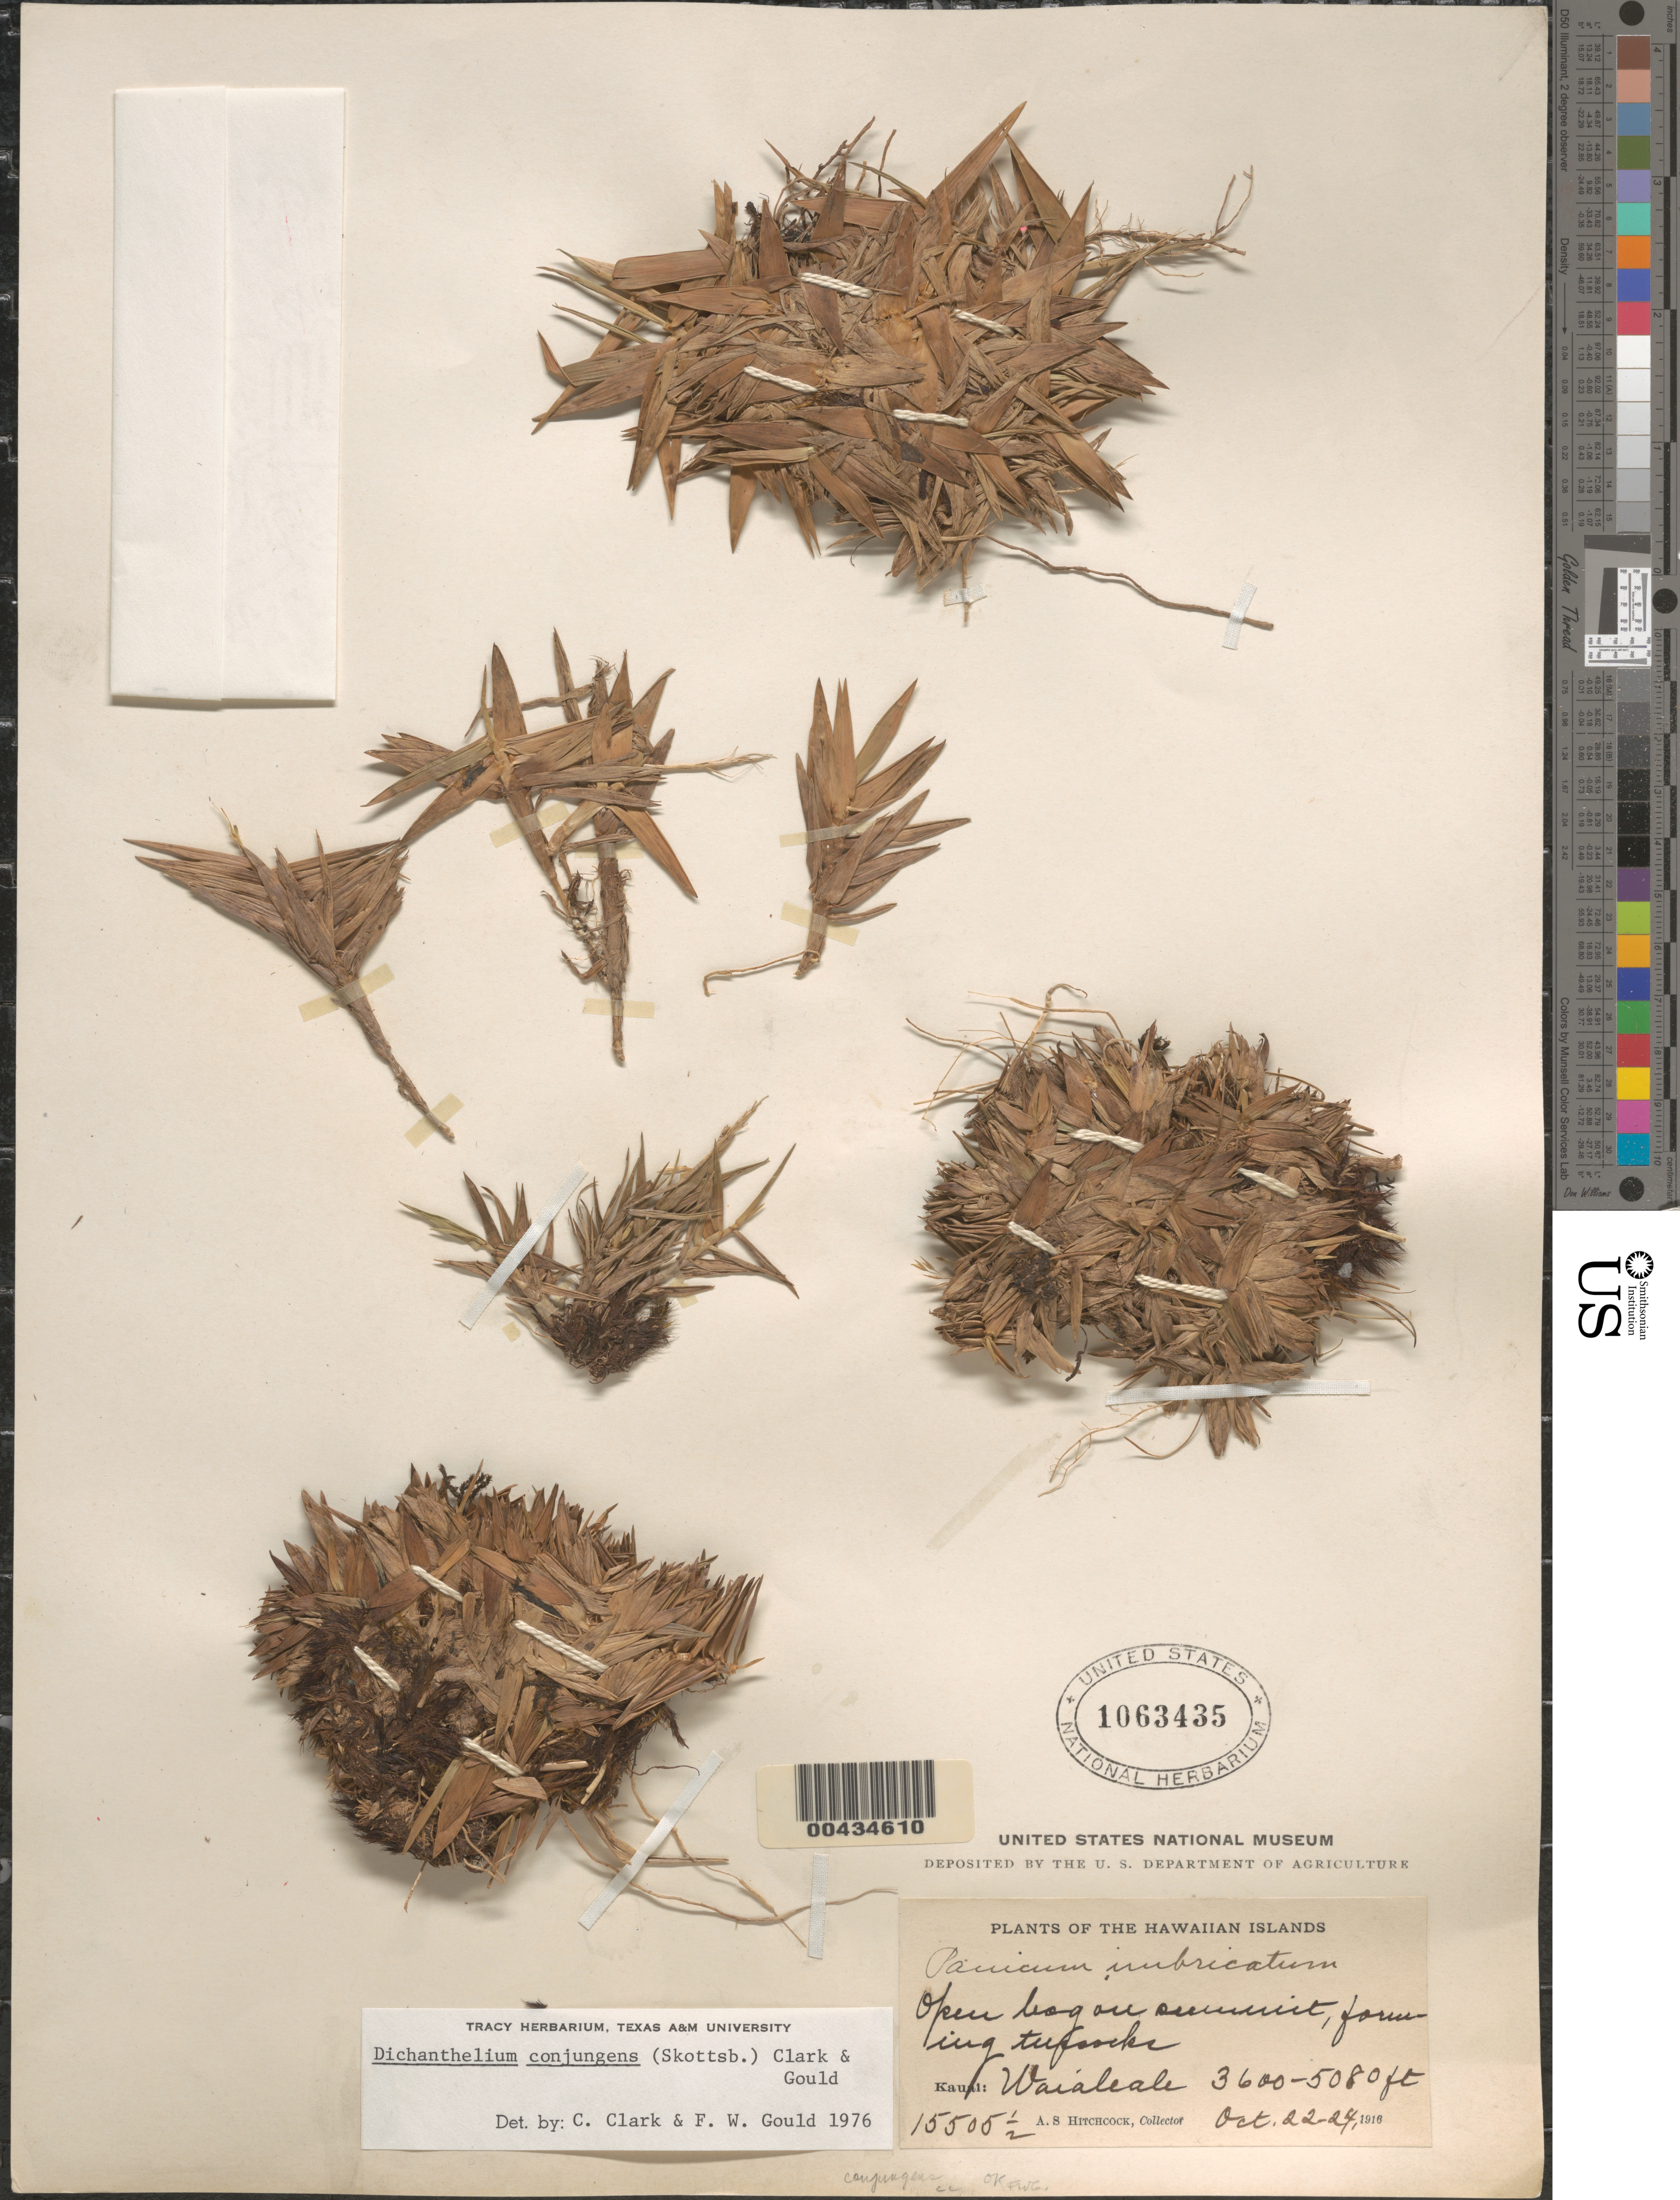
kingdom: Plantae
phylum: Tracheophyta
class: Liliopsida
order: Poales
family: Poaceae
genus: Dichanthelium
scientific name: Dichanthelium hillebrandianum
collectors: A. S. Hitchcock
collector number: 15505 1/2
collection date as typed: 22 Oct 1916 to 24 Oct 1916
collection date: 1916-10-22/1916-10-24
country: United States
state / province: Hawaii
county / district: Kauai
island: Kaua'i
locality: Waialeale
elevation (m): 1097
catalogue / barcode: US 1063435